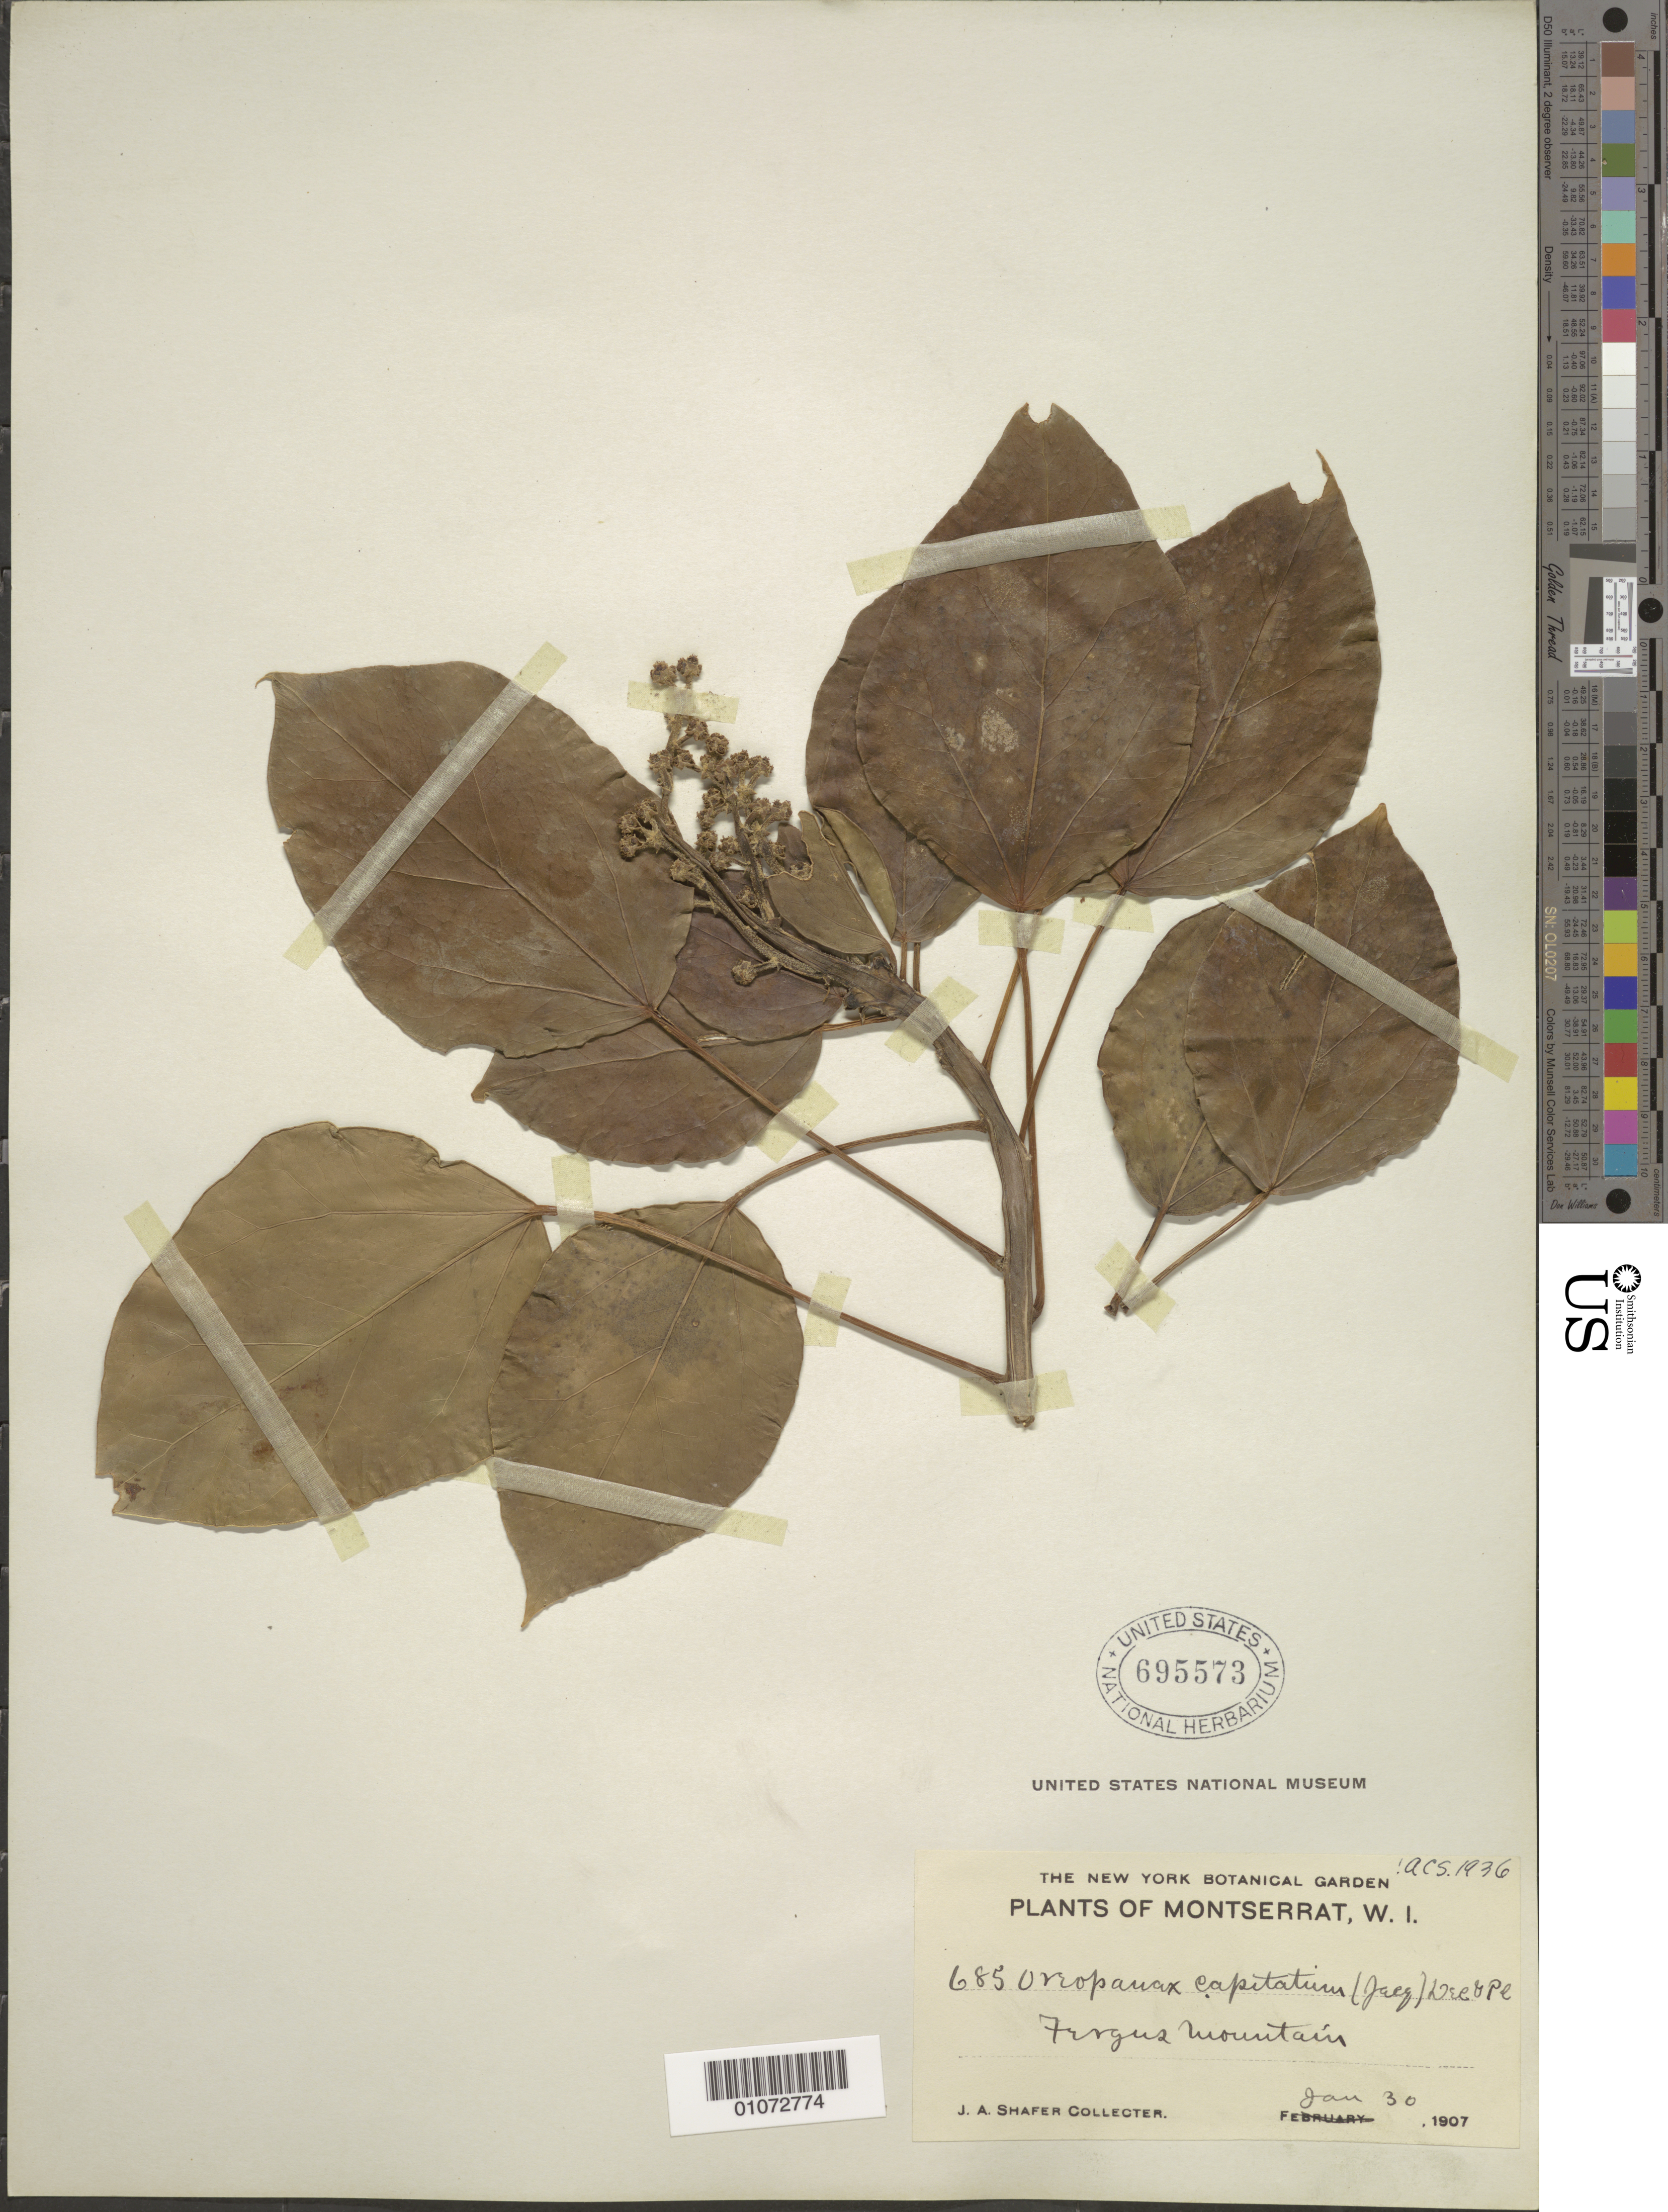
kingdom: Plantae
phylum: Tracheophyta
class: Magnoliopsida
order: Apiales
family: Araliaceae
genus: Oreopanax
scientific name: Oreopanax capitatus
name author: (Jacq.) Decne. & Planch.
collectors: J. A. Shafer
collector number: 685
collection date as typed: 30 Jan 1907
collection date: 1907-01-30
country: Montserrat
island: Montserrat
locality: Furgus Mountain.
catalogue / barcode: US 695573